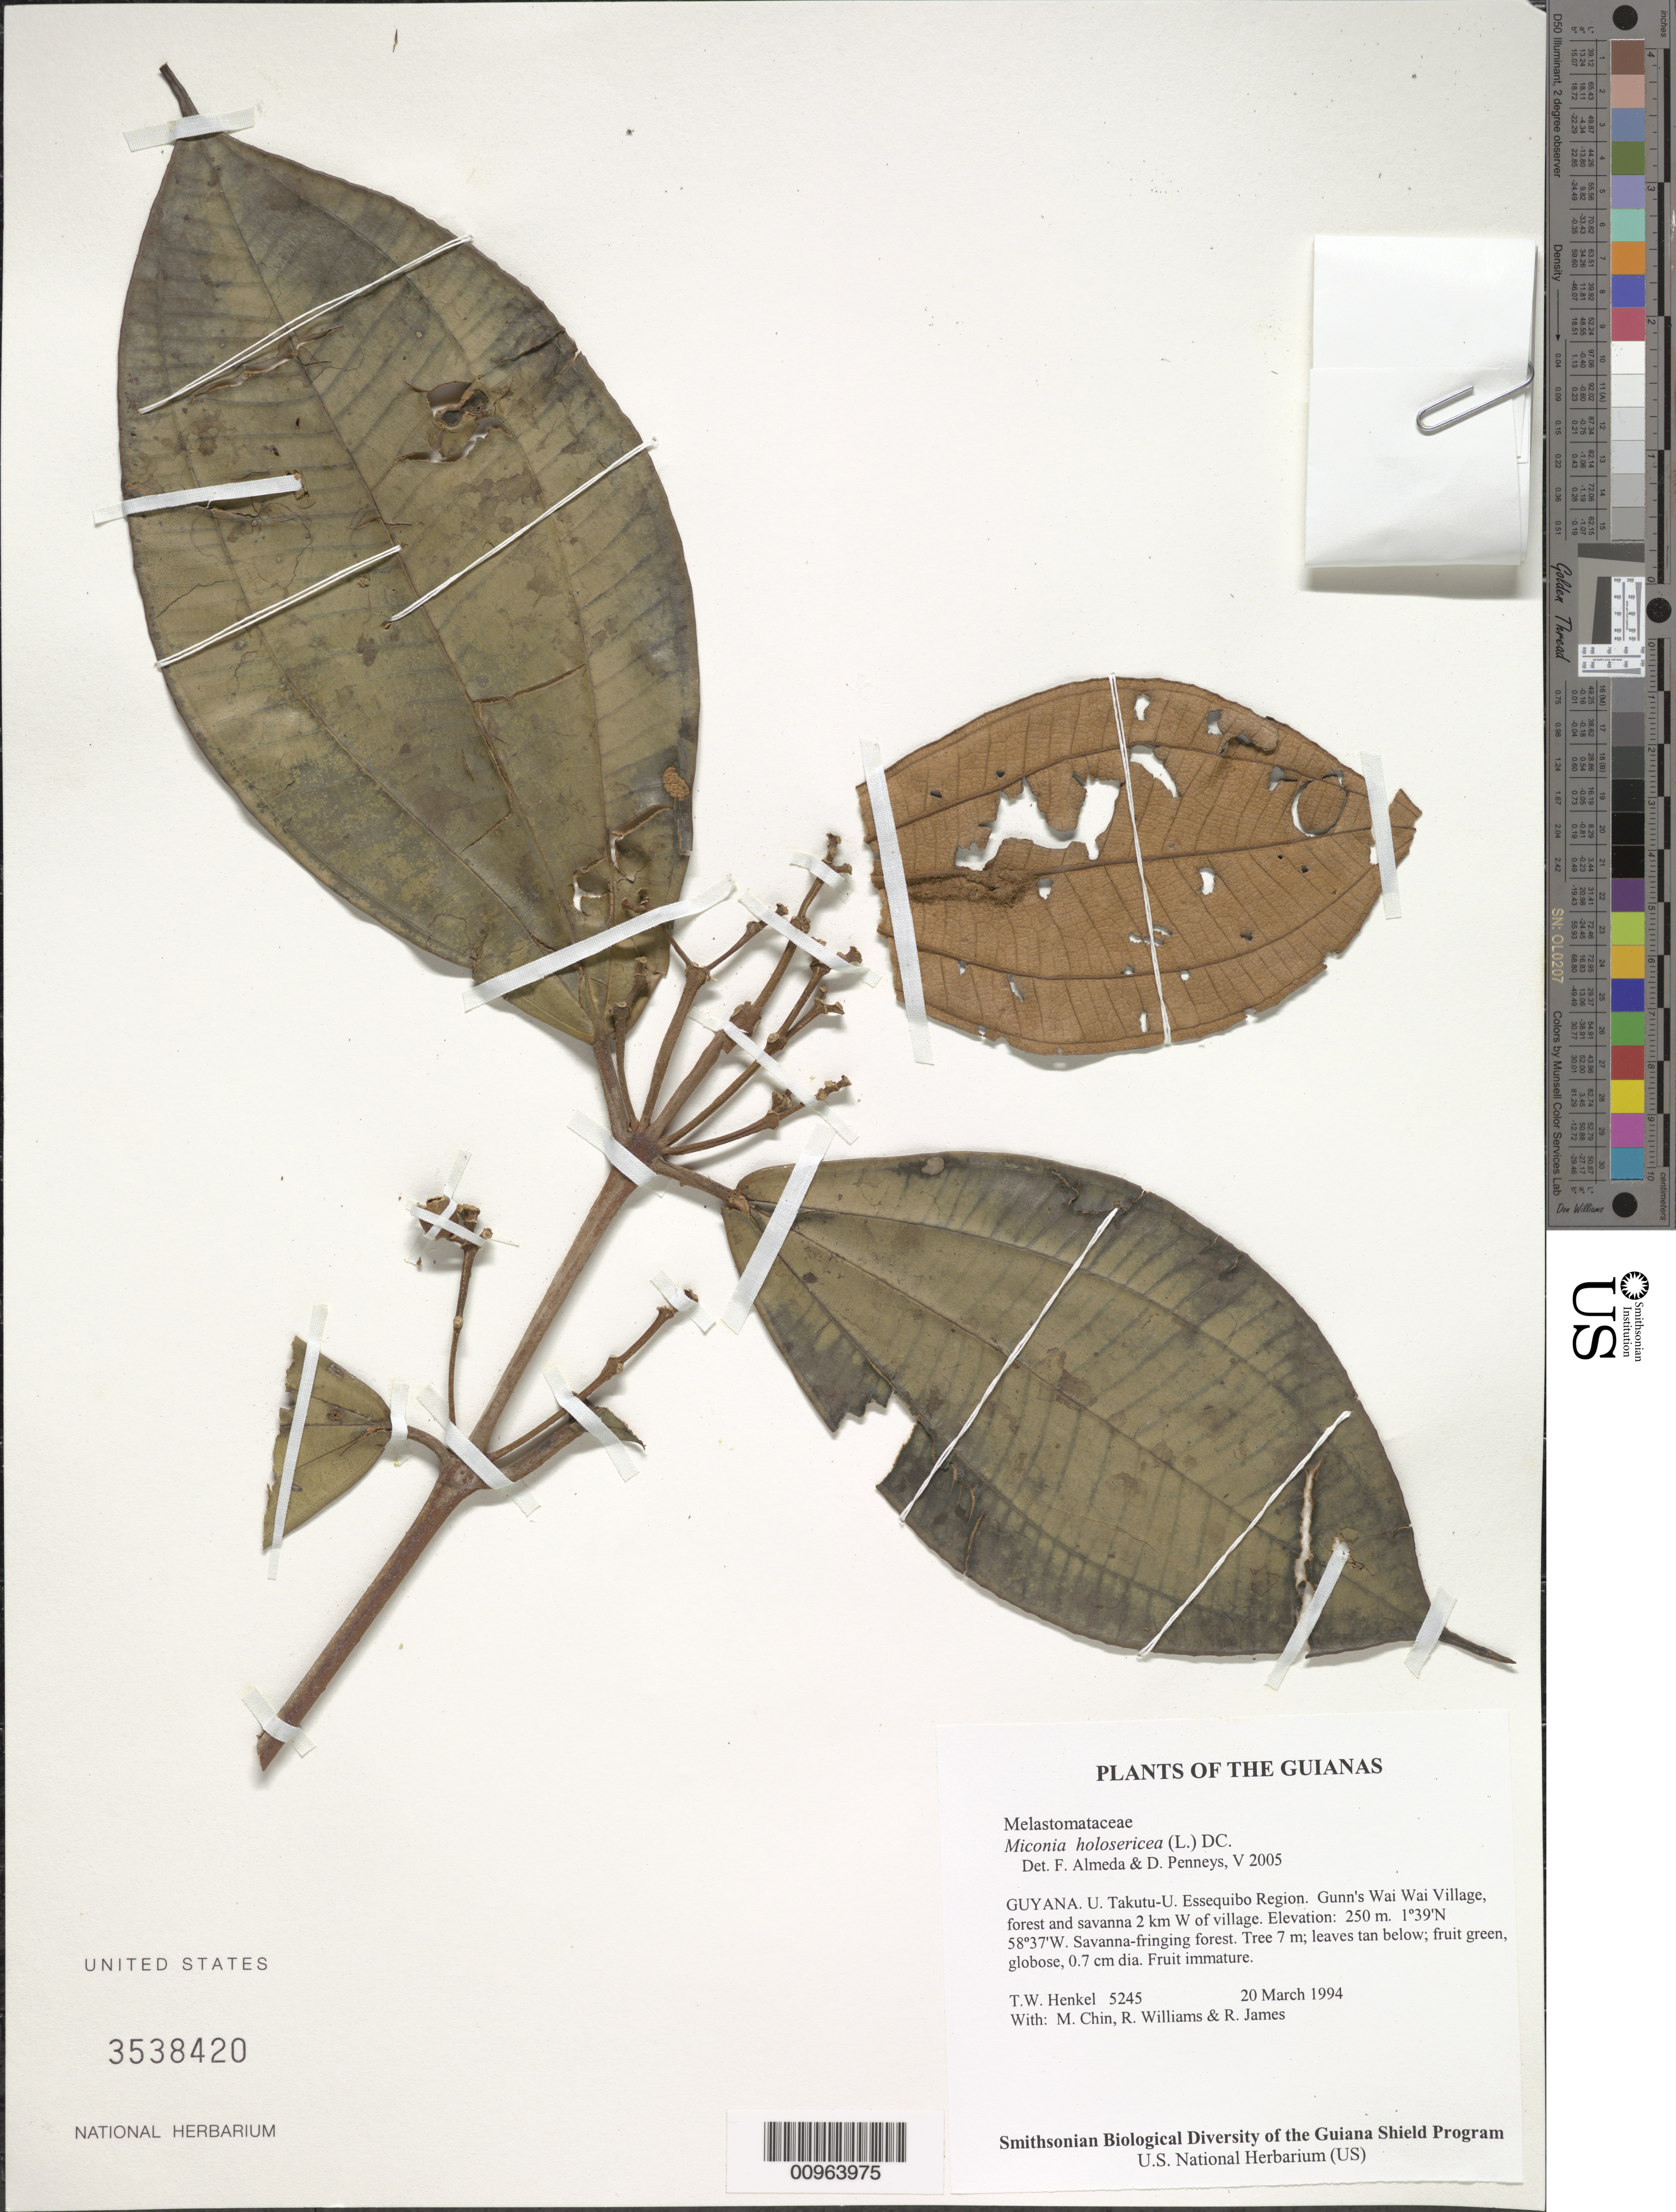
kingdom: Plantae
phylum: Tracheophyta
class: Magnoliopsida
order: Myrtales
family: Melastomataceae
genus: Miconia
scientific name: Miconia holosericea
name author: (L.) DC.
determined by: Almeda, F.; Penneys, D. S.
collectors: T. Henkel, M. Chin, R. Williams & R. James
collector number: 5245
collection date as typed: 20 March 1994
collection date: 1994-03-20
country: Guyana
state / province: U. Takutu-U. Essequibo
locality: Gunn's Wai Wai Village, forest and savanna 2 km W of village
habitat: Savanna-fringing forest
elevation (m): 250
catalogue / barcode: US 3538420